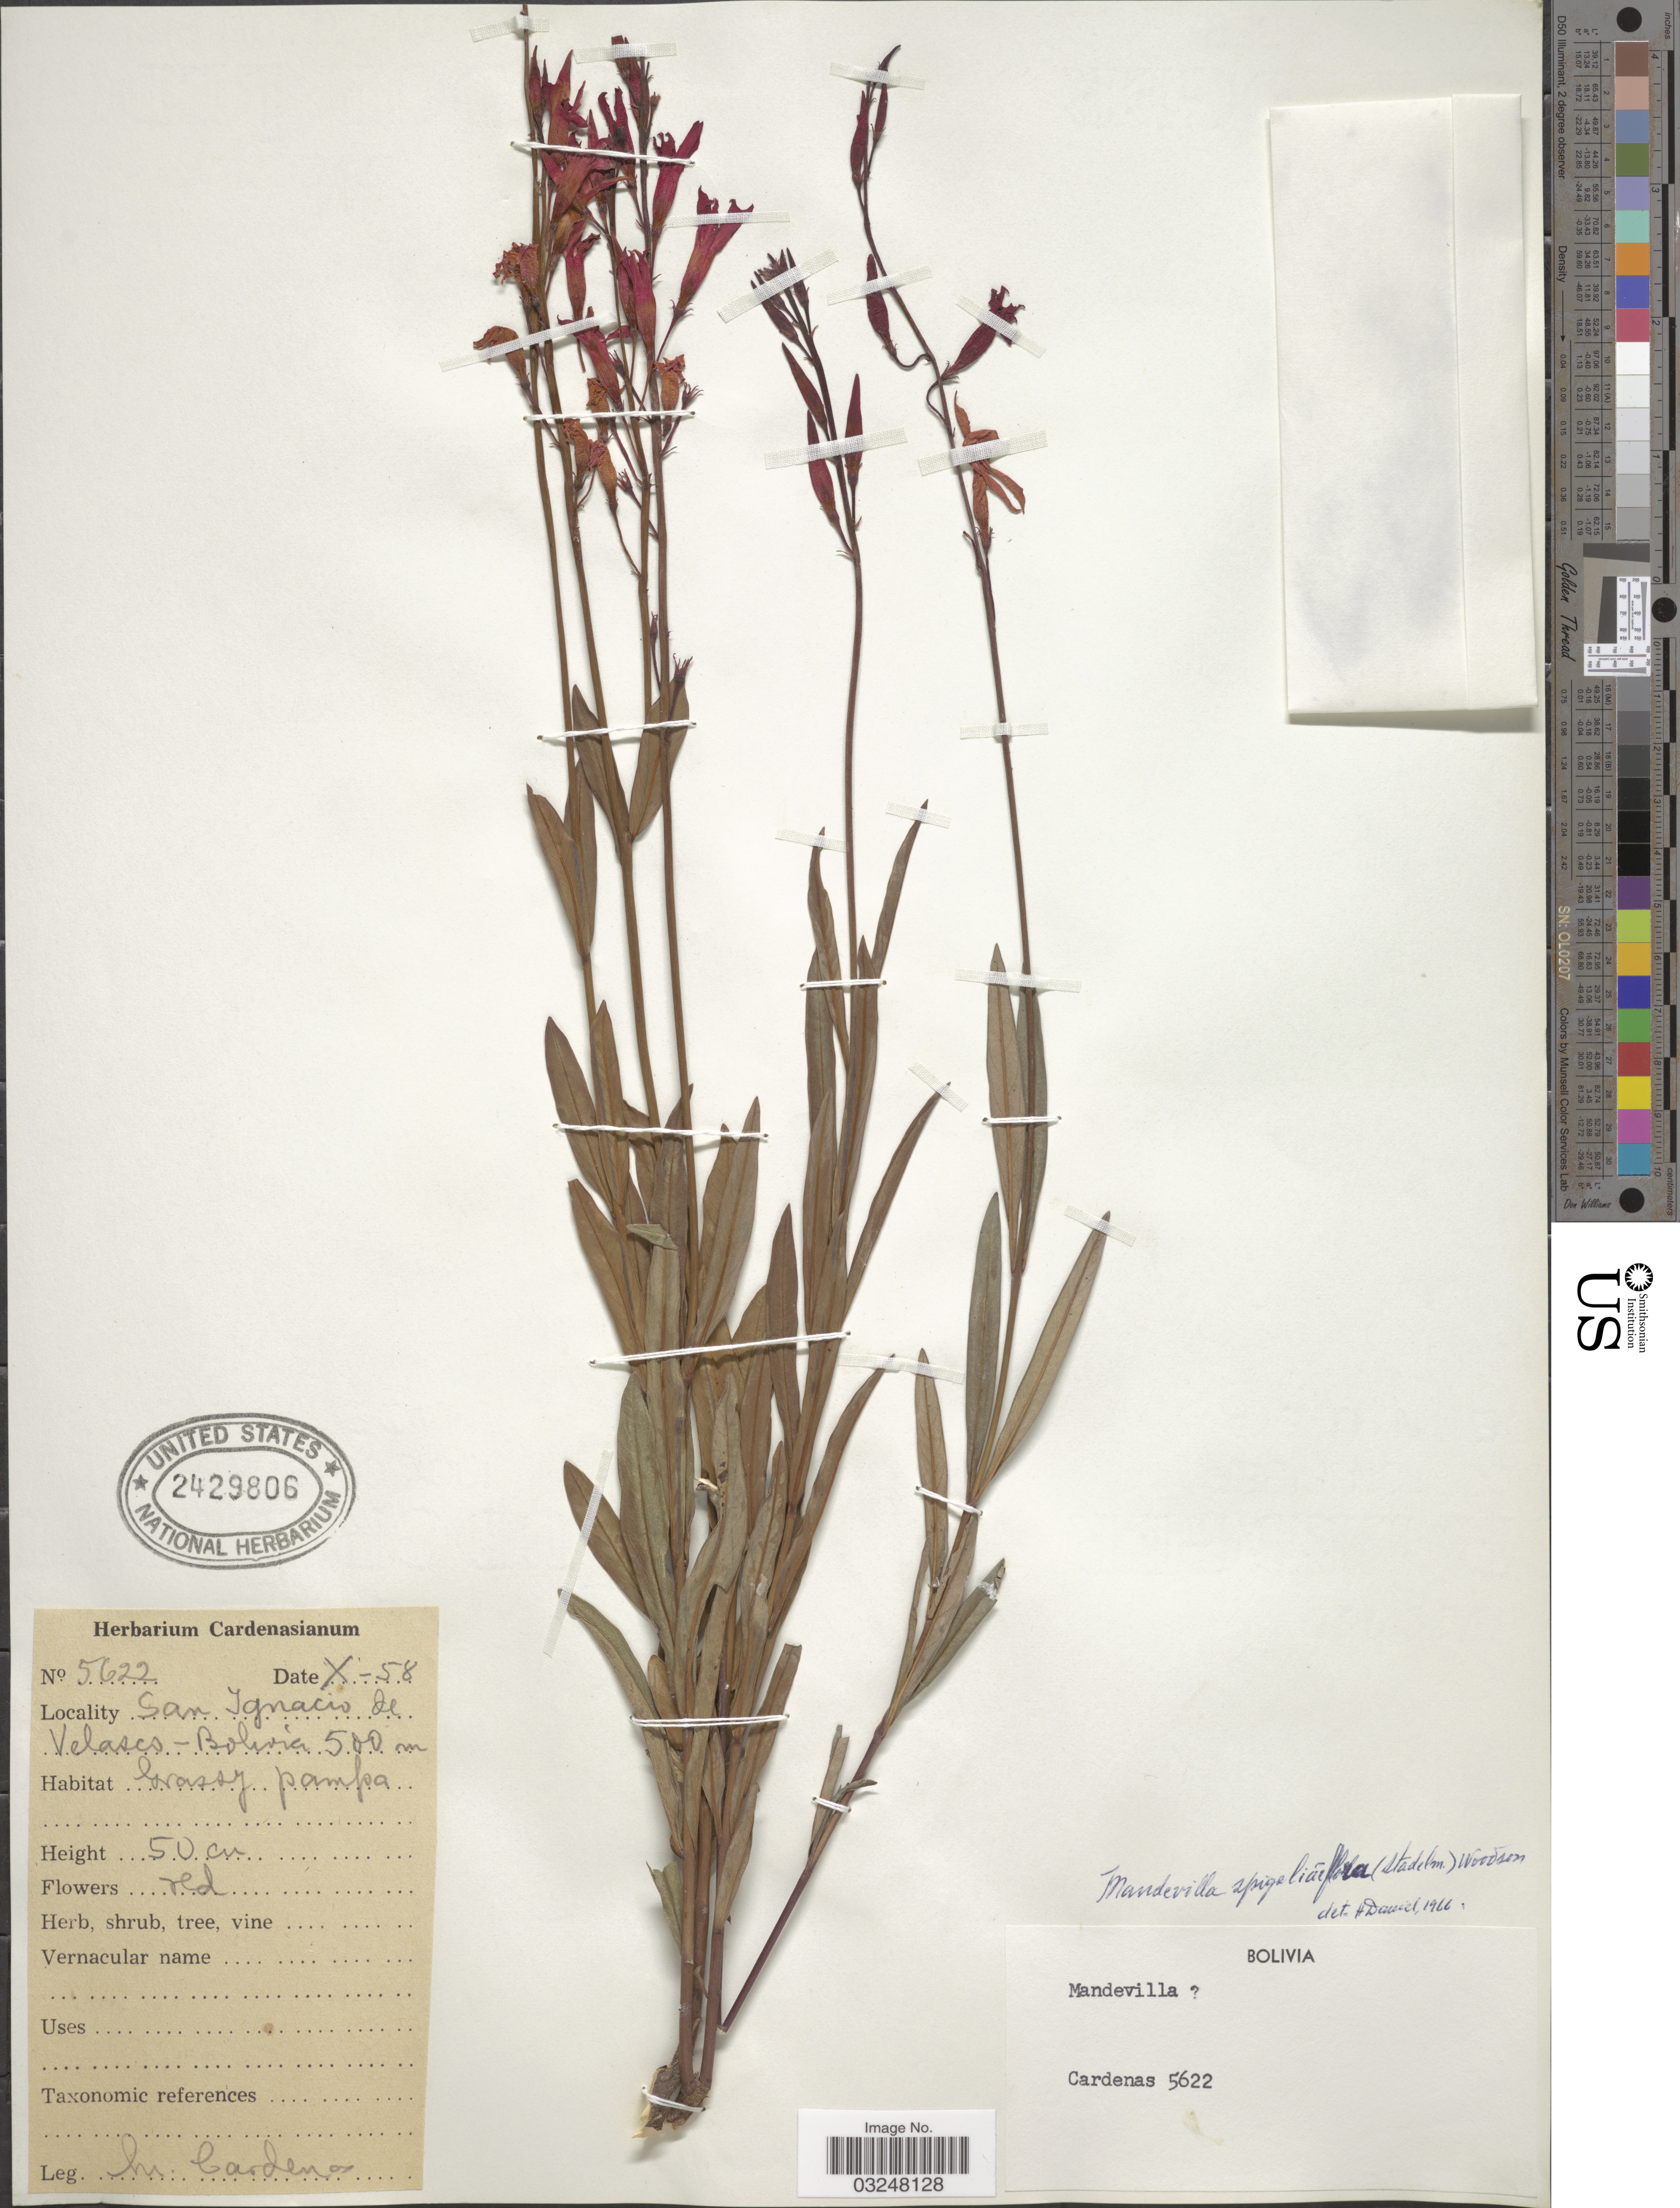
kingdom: Plantae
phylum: Tracheophyta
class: Magnoliopsida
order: Gentianales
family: Apocynaceae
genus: Mandevilla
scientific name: Mandevilla spigeliiflora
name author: (Stadelm.) Woodson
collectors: M. Cárdenas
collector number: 5622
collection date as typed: Transcribed d/m/y: /10/58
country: Bolivia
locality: San Ignacio de Velasco.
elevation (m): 500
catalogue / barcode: US 2429806